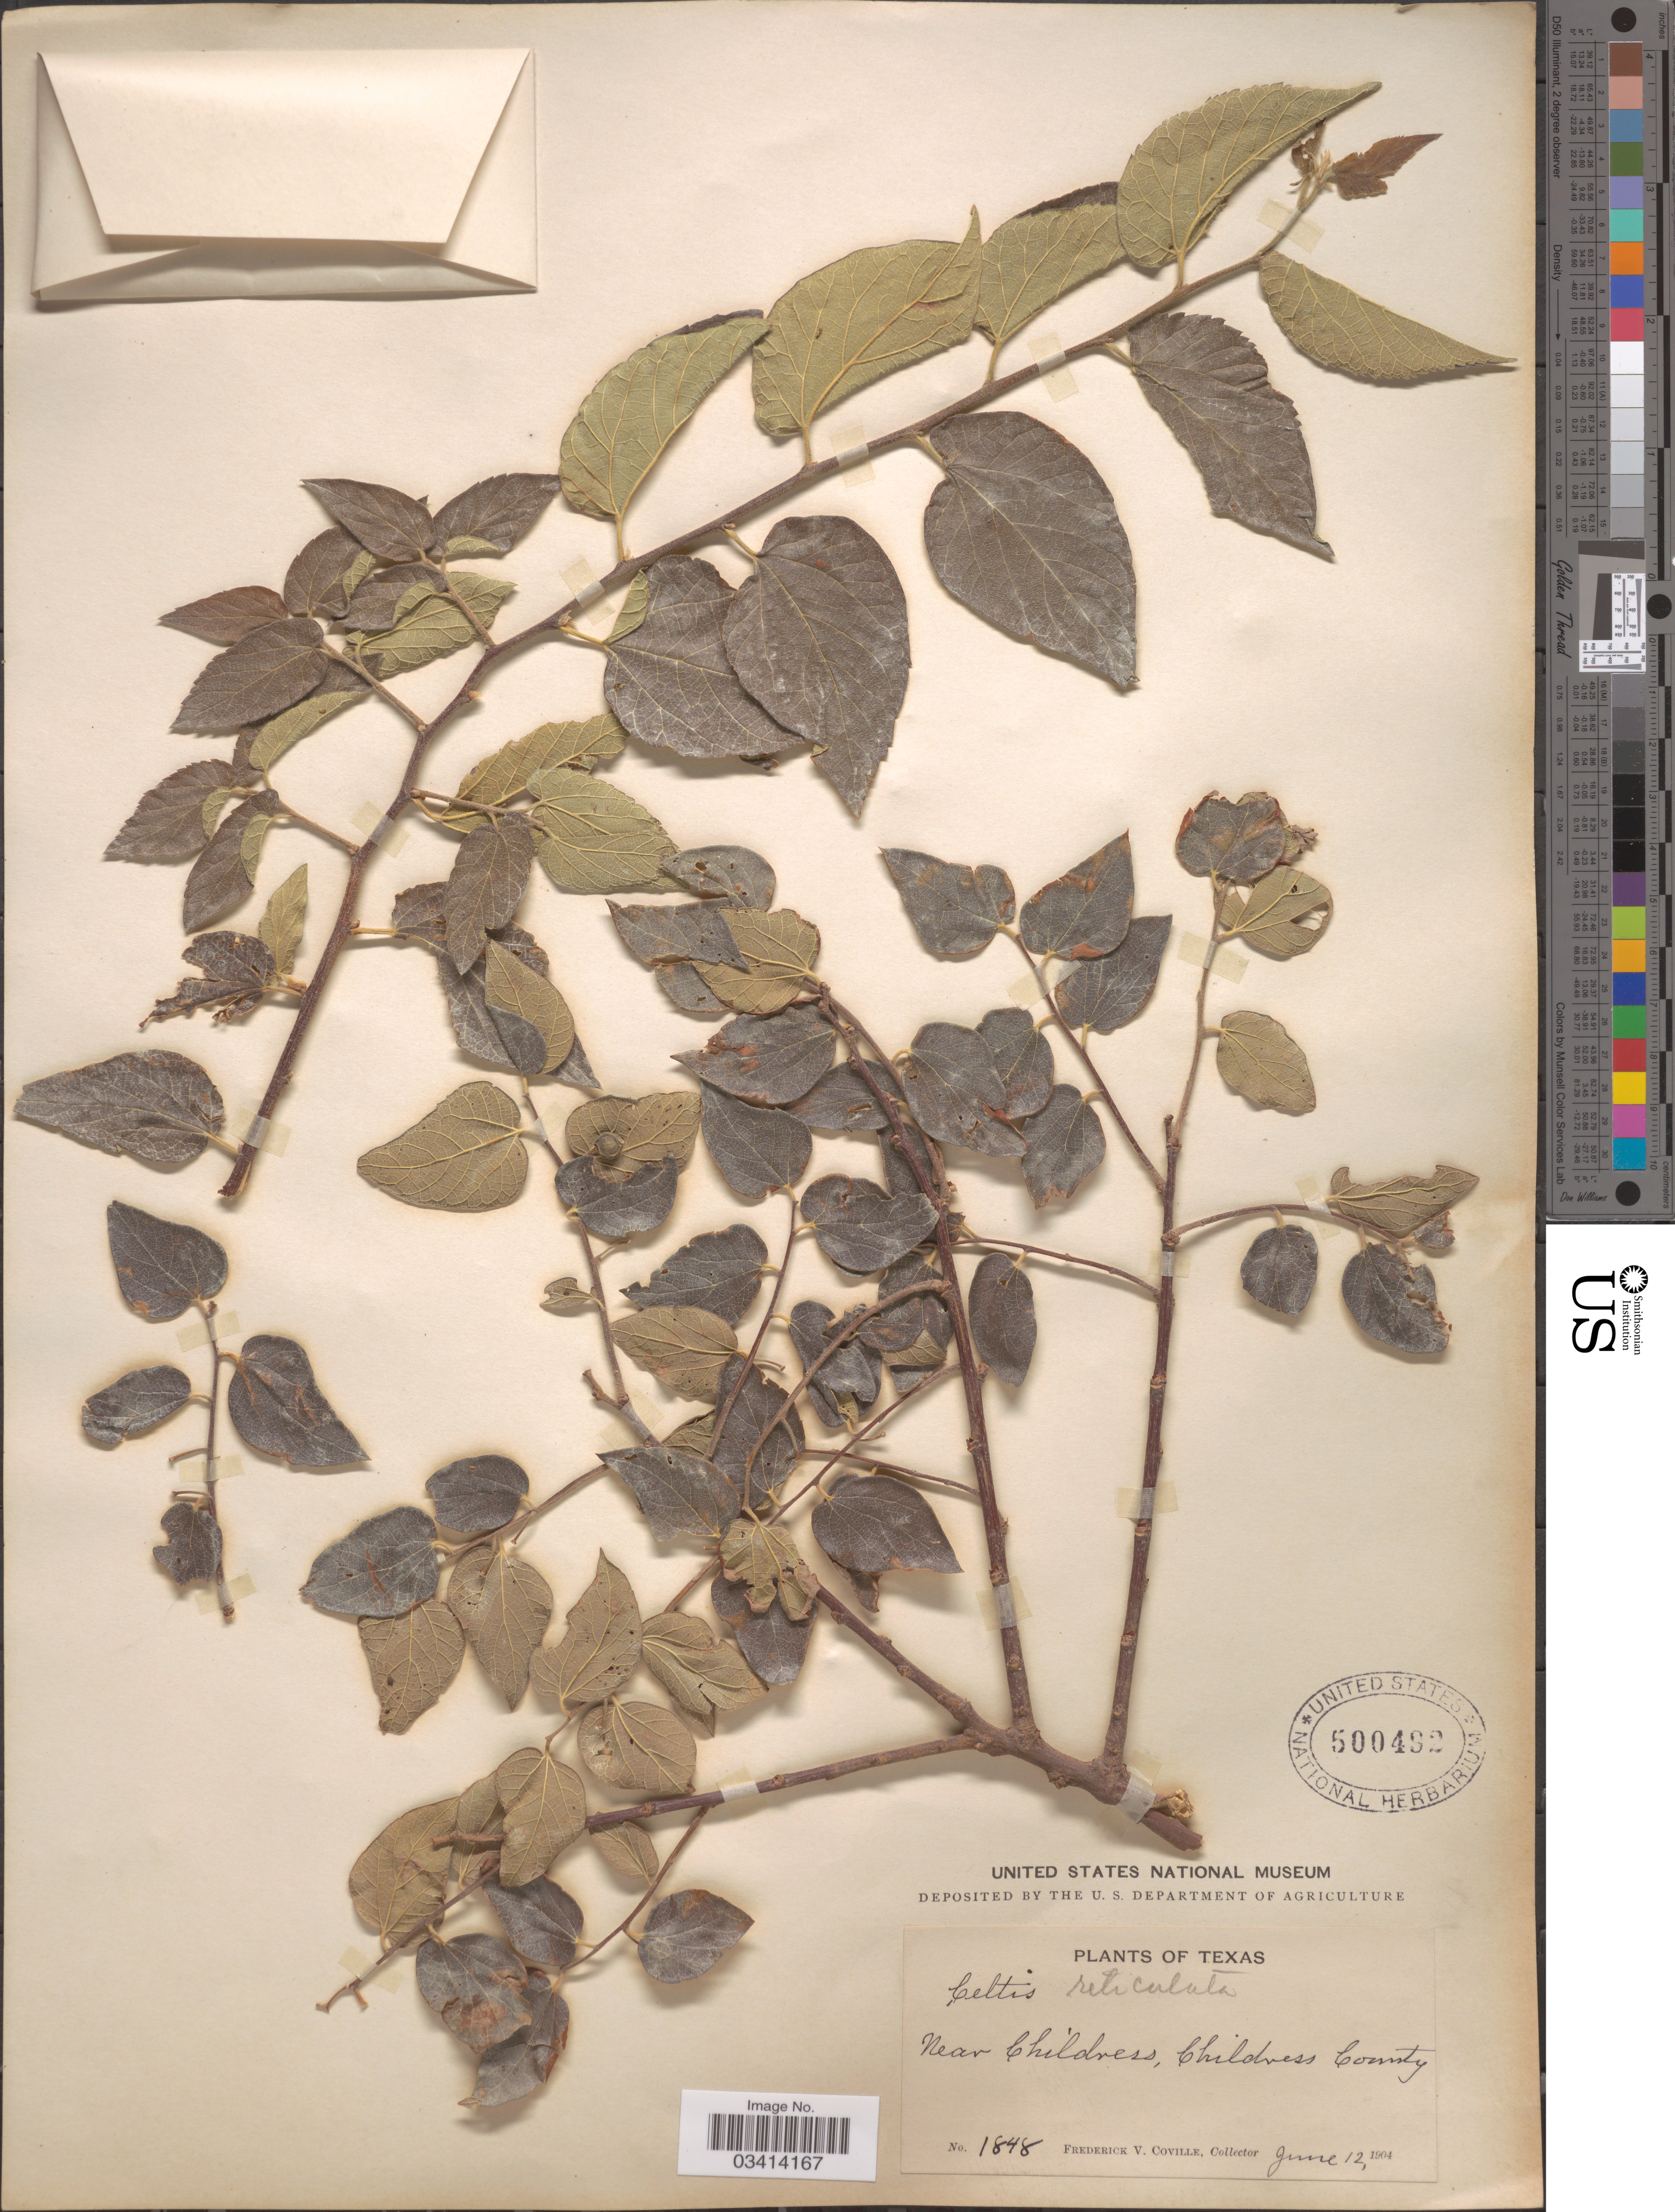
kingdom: Plantae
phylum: Tracheophyta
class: Magnoliopsida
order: Rosales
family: Cannabaceae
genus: Celtis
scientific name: Celtis reticulata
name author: Torr.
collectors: F. V. Coville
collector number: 1848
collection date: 1904-06-12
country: United States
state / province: Texas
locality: Near Childress, Childress County.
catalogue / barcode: US 500492